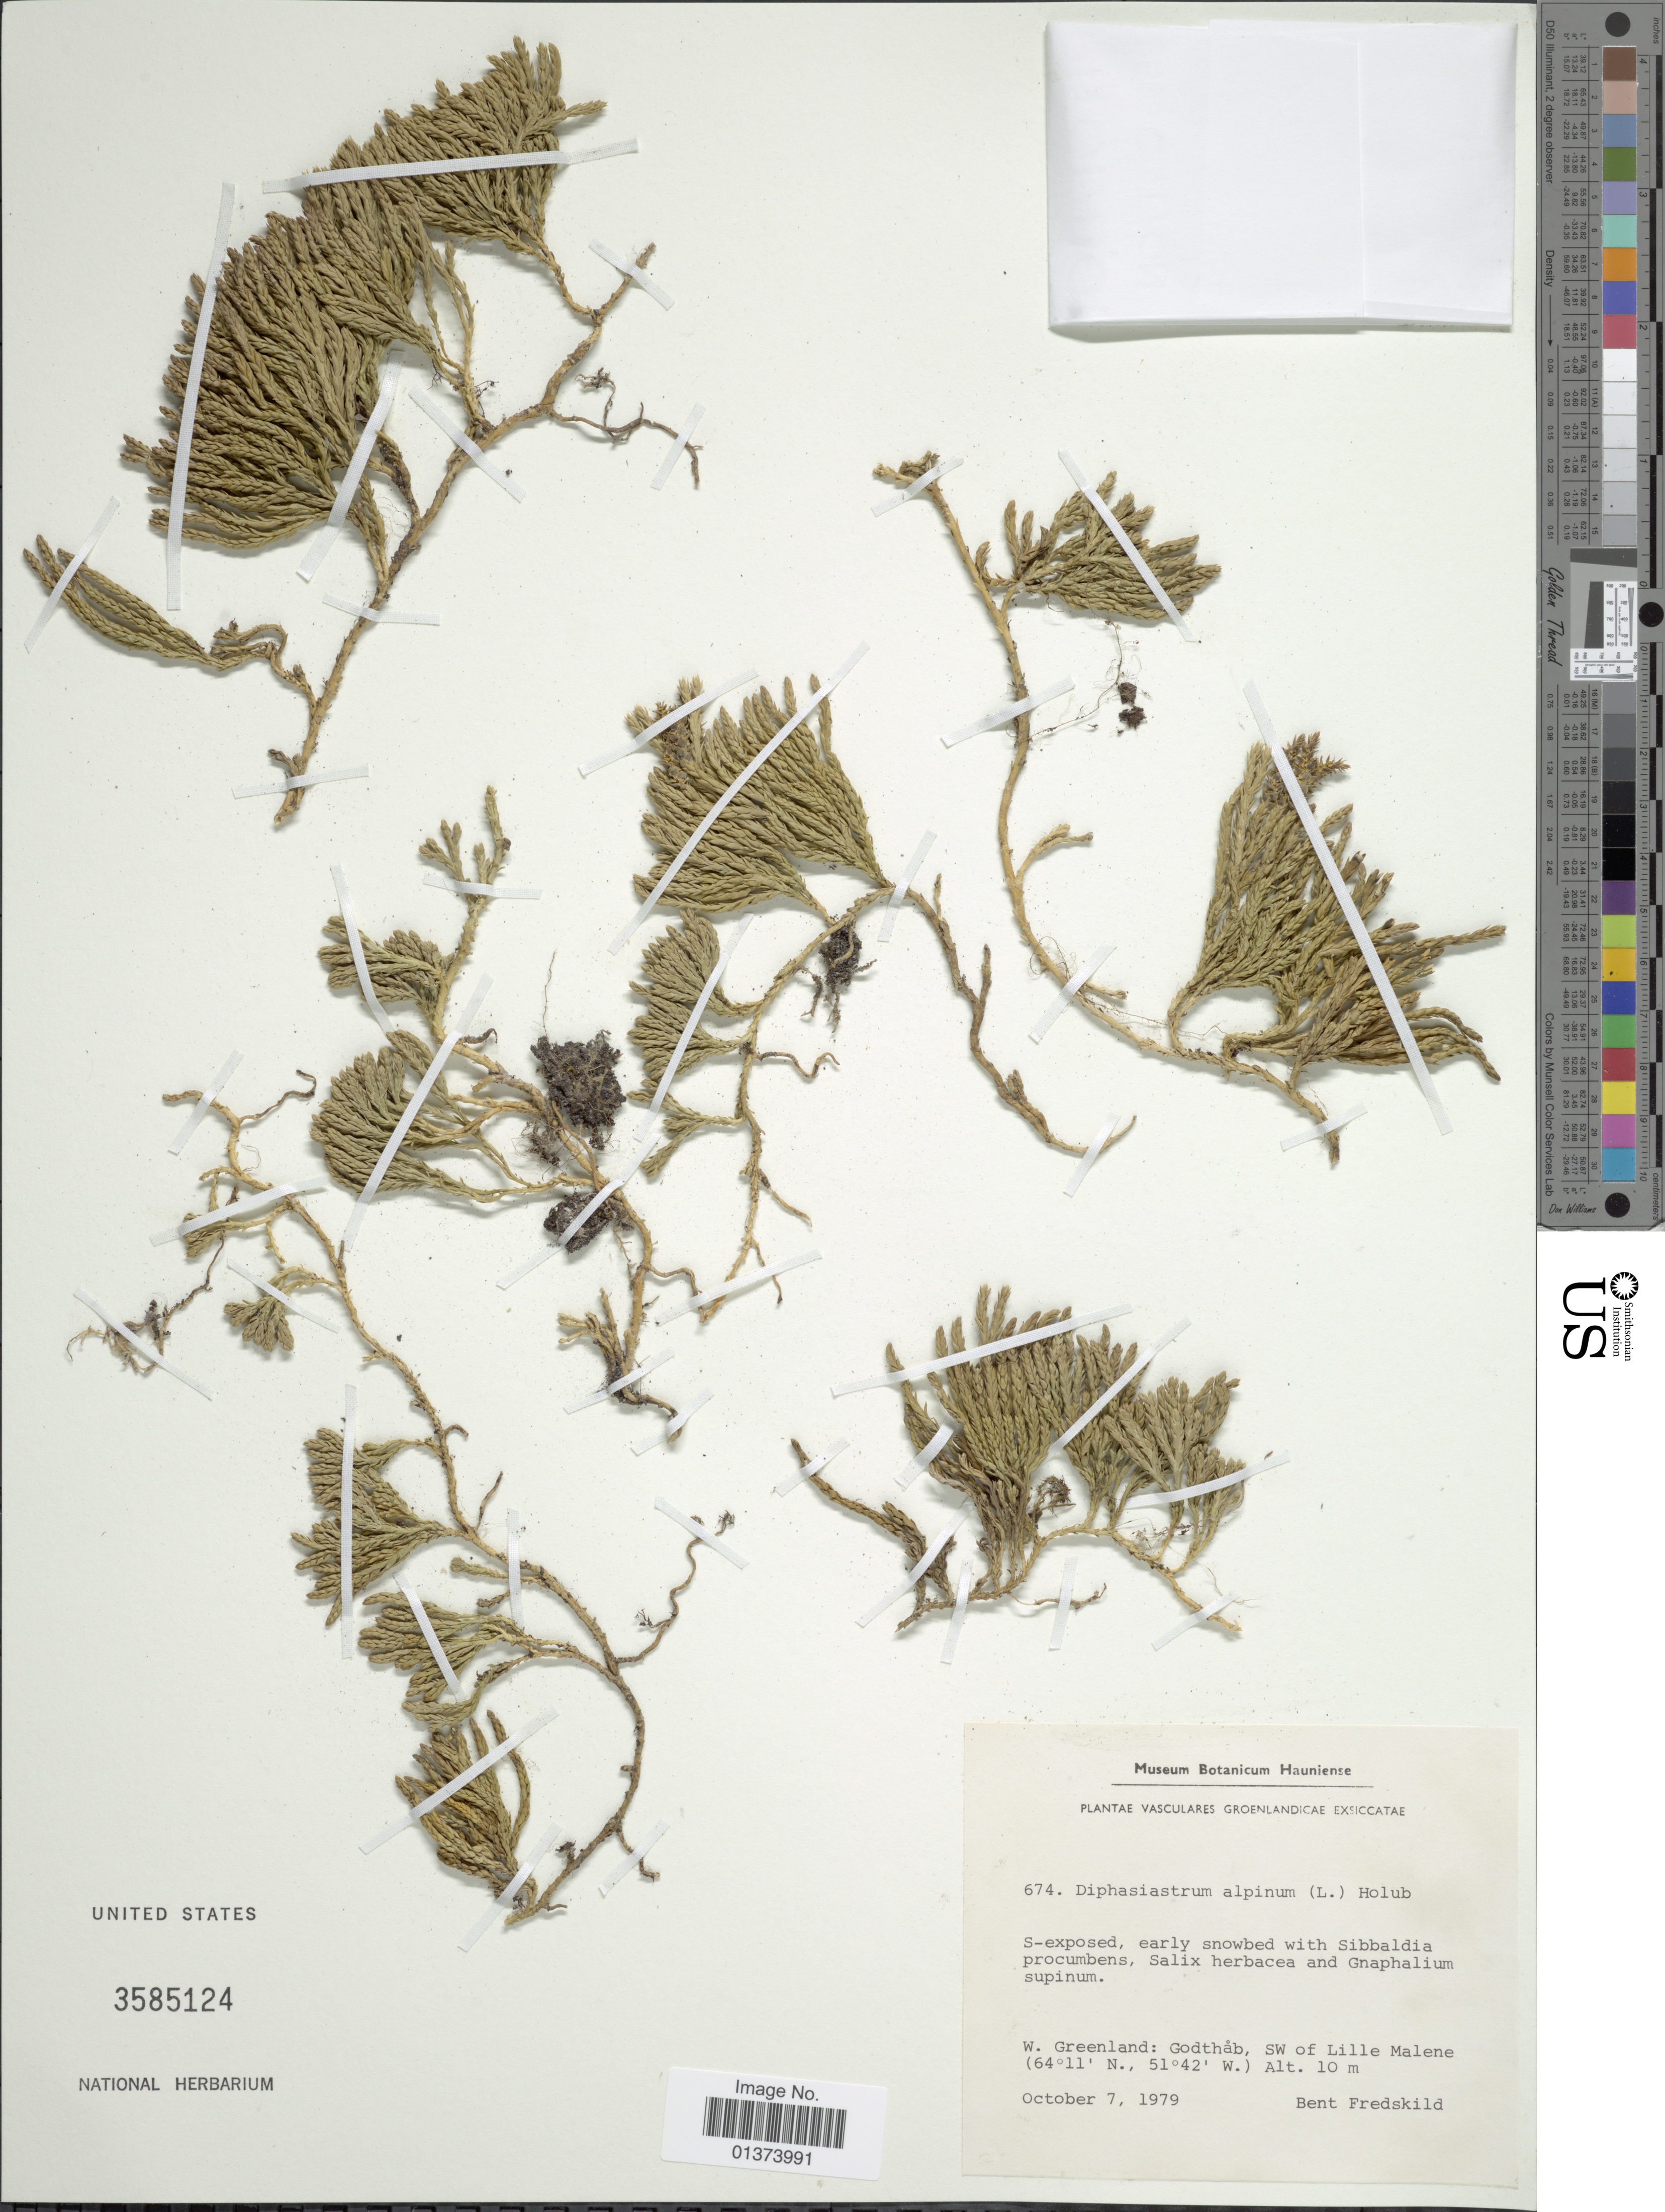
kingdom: Plantae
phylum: Tracheophyta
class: Lycopodiopsida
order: Lycopodiales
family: Lycopodiaceae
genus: Diphasiastrum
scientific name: Diphasiastrum alpinum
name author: (L.) Holub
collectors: B. Fredskild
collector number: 674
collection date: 1979-10-07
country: Greenland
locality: W. Greenland: Godthab, SW of Lille Malene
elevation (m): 10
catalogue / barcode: US 3585124